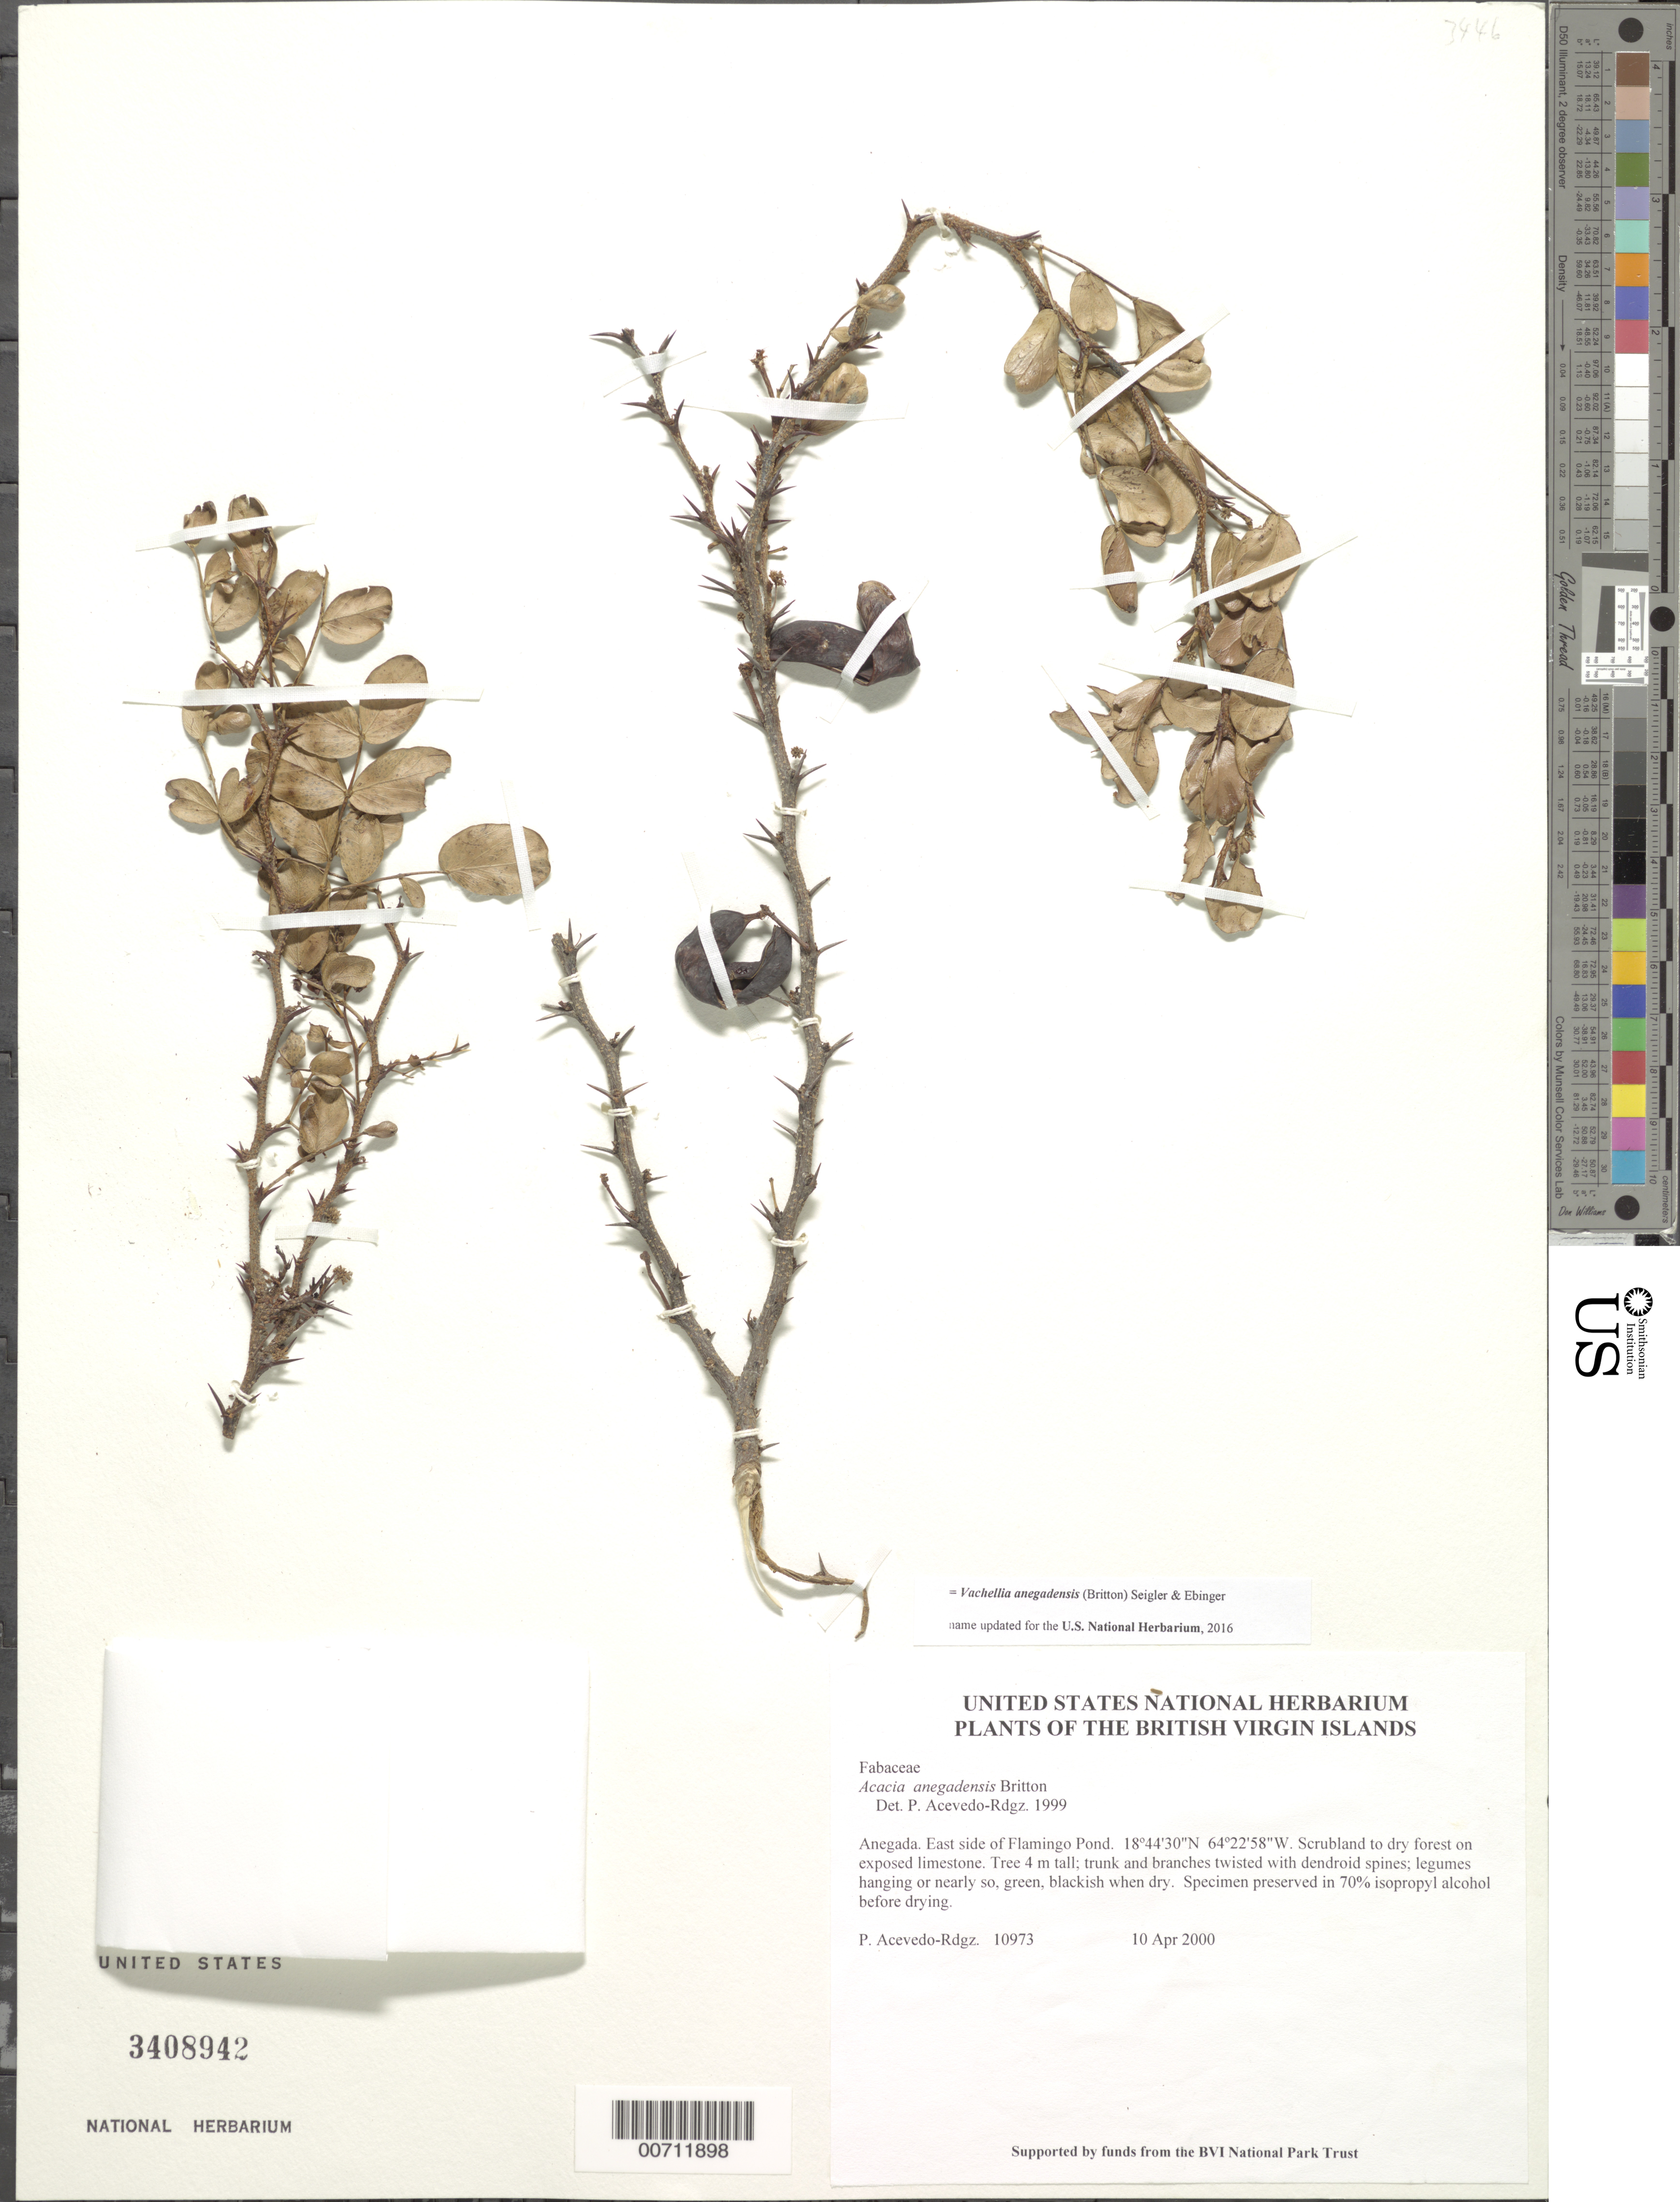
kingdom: Plantae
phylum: Tracheophyta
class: Magnoliopsida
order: Fabales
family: Fabaceae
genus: Vachellia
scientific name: Vachellia anegadensis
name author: (Britton) Seigler & Ebinger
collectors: P. Acevedo-Rodr.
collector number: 10973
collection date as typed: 10 Apr 2000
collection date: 2000-04-10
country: British Virgin Islands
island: Anegada I.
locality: East side of Flamingo Pond.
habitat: Scrubland to dry forest on exposed limestone.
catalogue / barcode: US 3408942